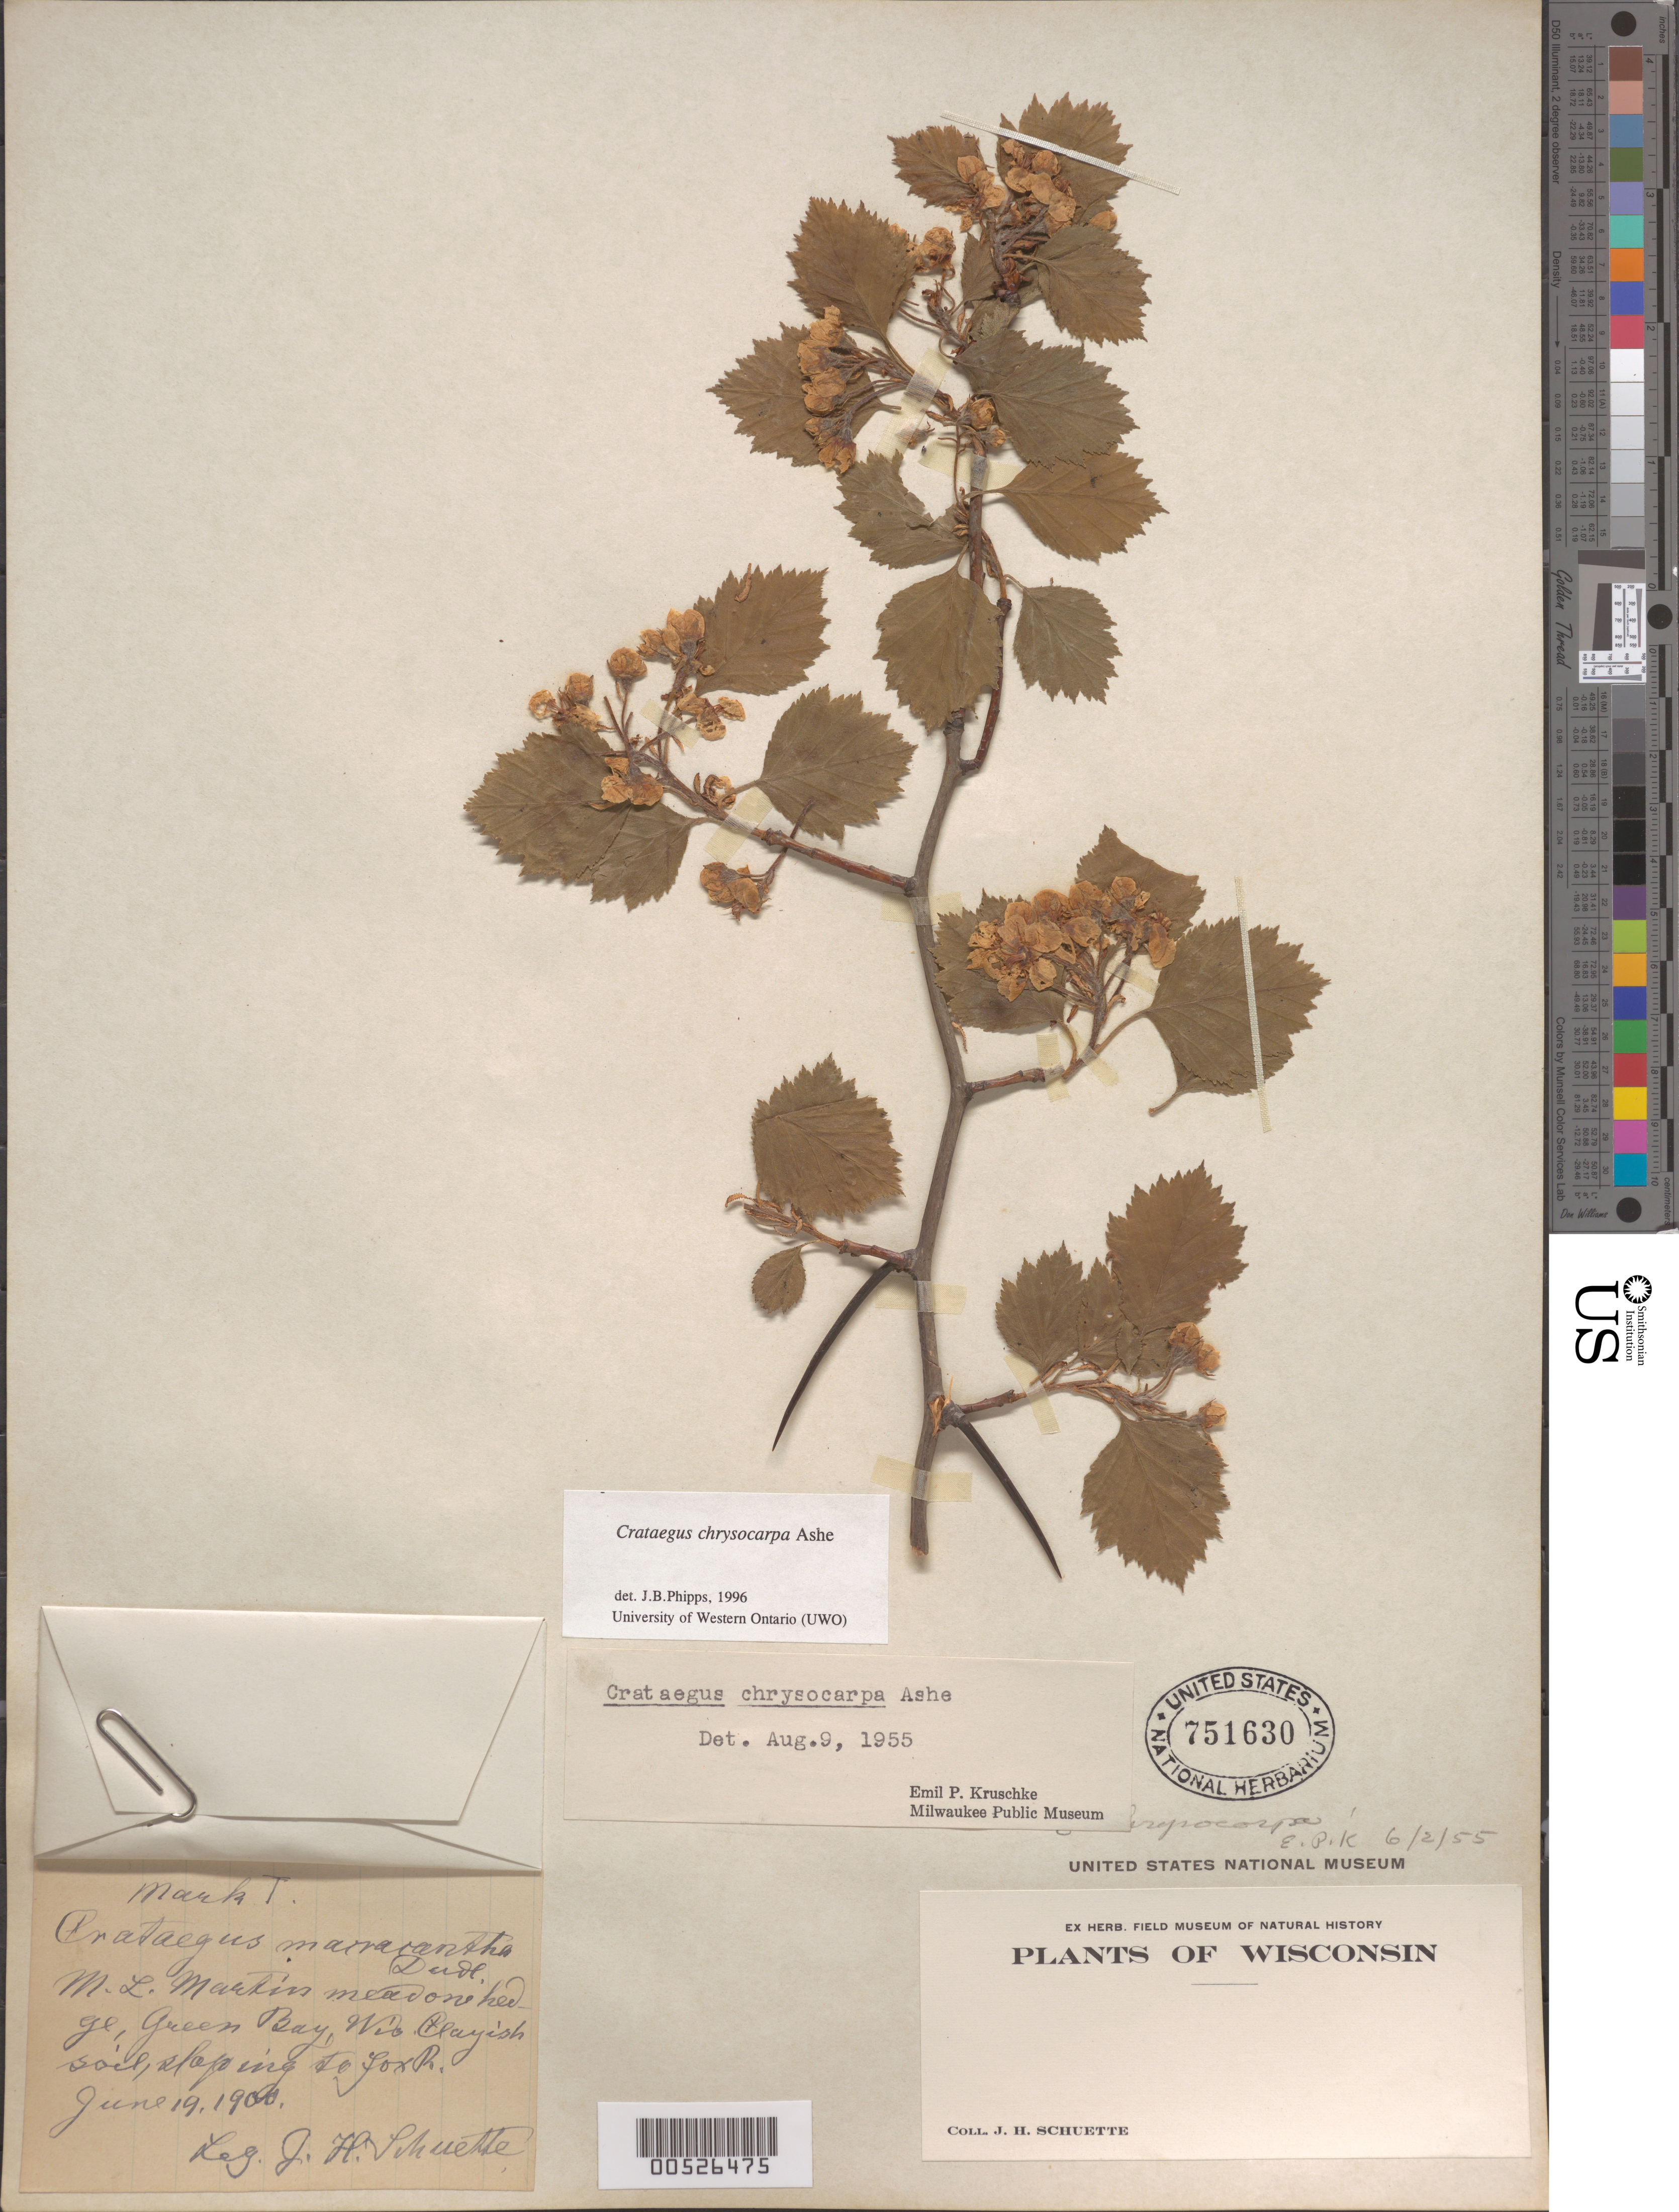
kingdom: Plantae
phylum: Tracheophyta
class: Magnoliopsida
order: Rosales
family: Rosaceae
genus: Crataegus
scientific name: Crataegus chrysocarpa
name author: Ashe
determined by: Kruschke, Emil Paul, (MIL), Milwaukee Public Museum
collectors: J. H. Schuette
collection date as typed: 19 Jun 1900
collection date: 1900-06-19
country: United States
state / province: Wisconsin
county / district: Brown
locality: Green Bay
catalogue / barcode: US 751630